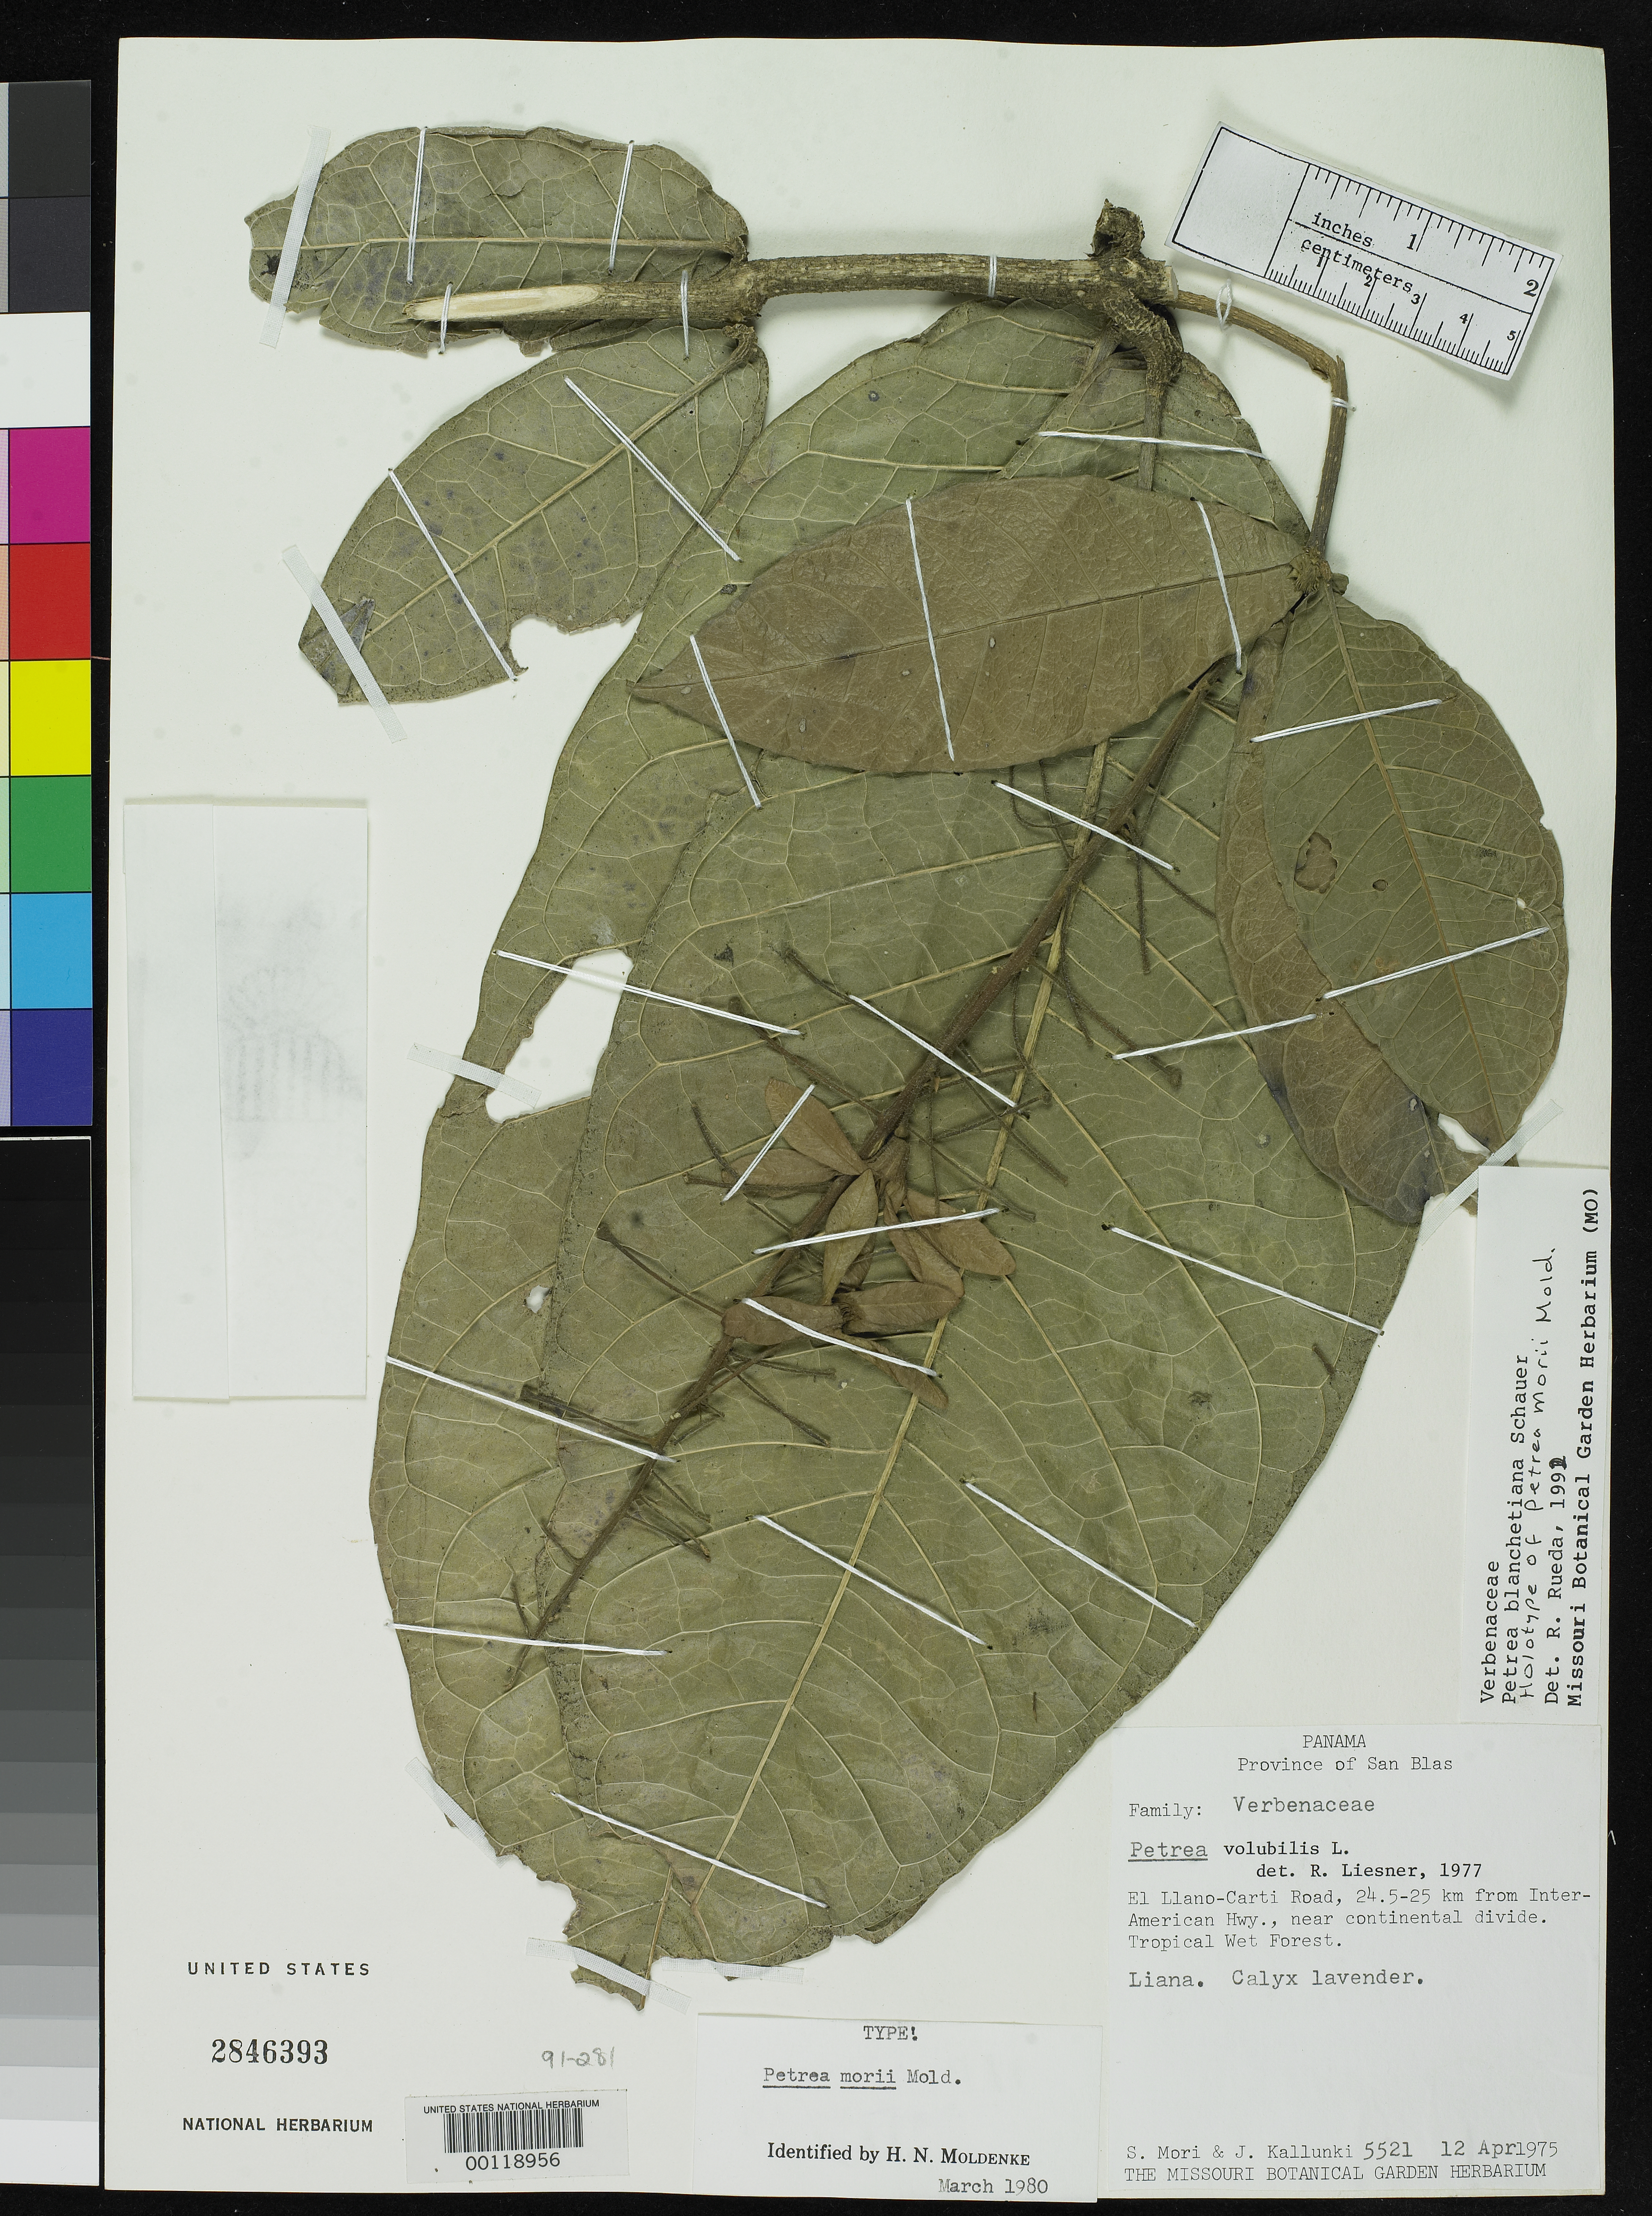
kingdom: Plantae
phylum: Tracheophyta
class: Magnoliopsida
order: Lamiales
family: Verbenaceae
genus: Petrea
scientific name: Petrea morii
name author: Moldenke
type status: Holotype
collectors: S. Mori & J. Kallunki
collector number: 5521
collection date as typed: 12 Apr 1975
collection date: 1975-04-12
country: Panama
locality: San Blas El Llano-Carti road. 24.5-25 km from Inter-American Hwy. near Continental Divide.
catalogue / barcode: US 2846393